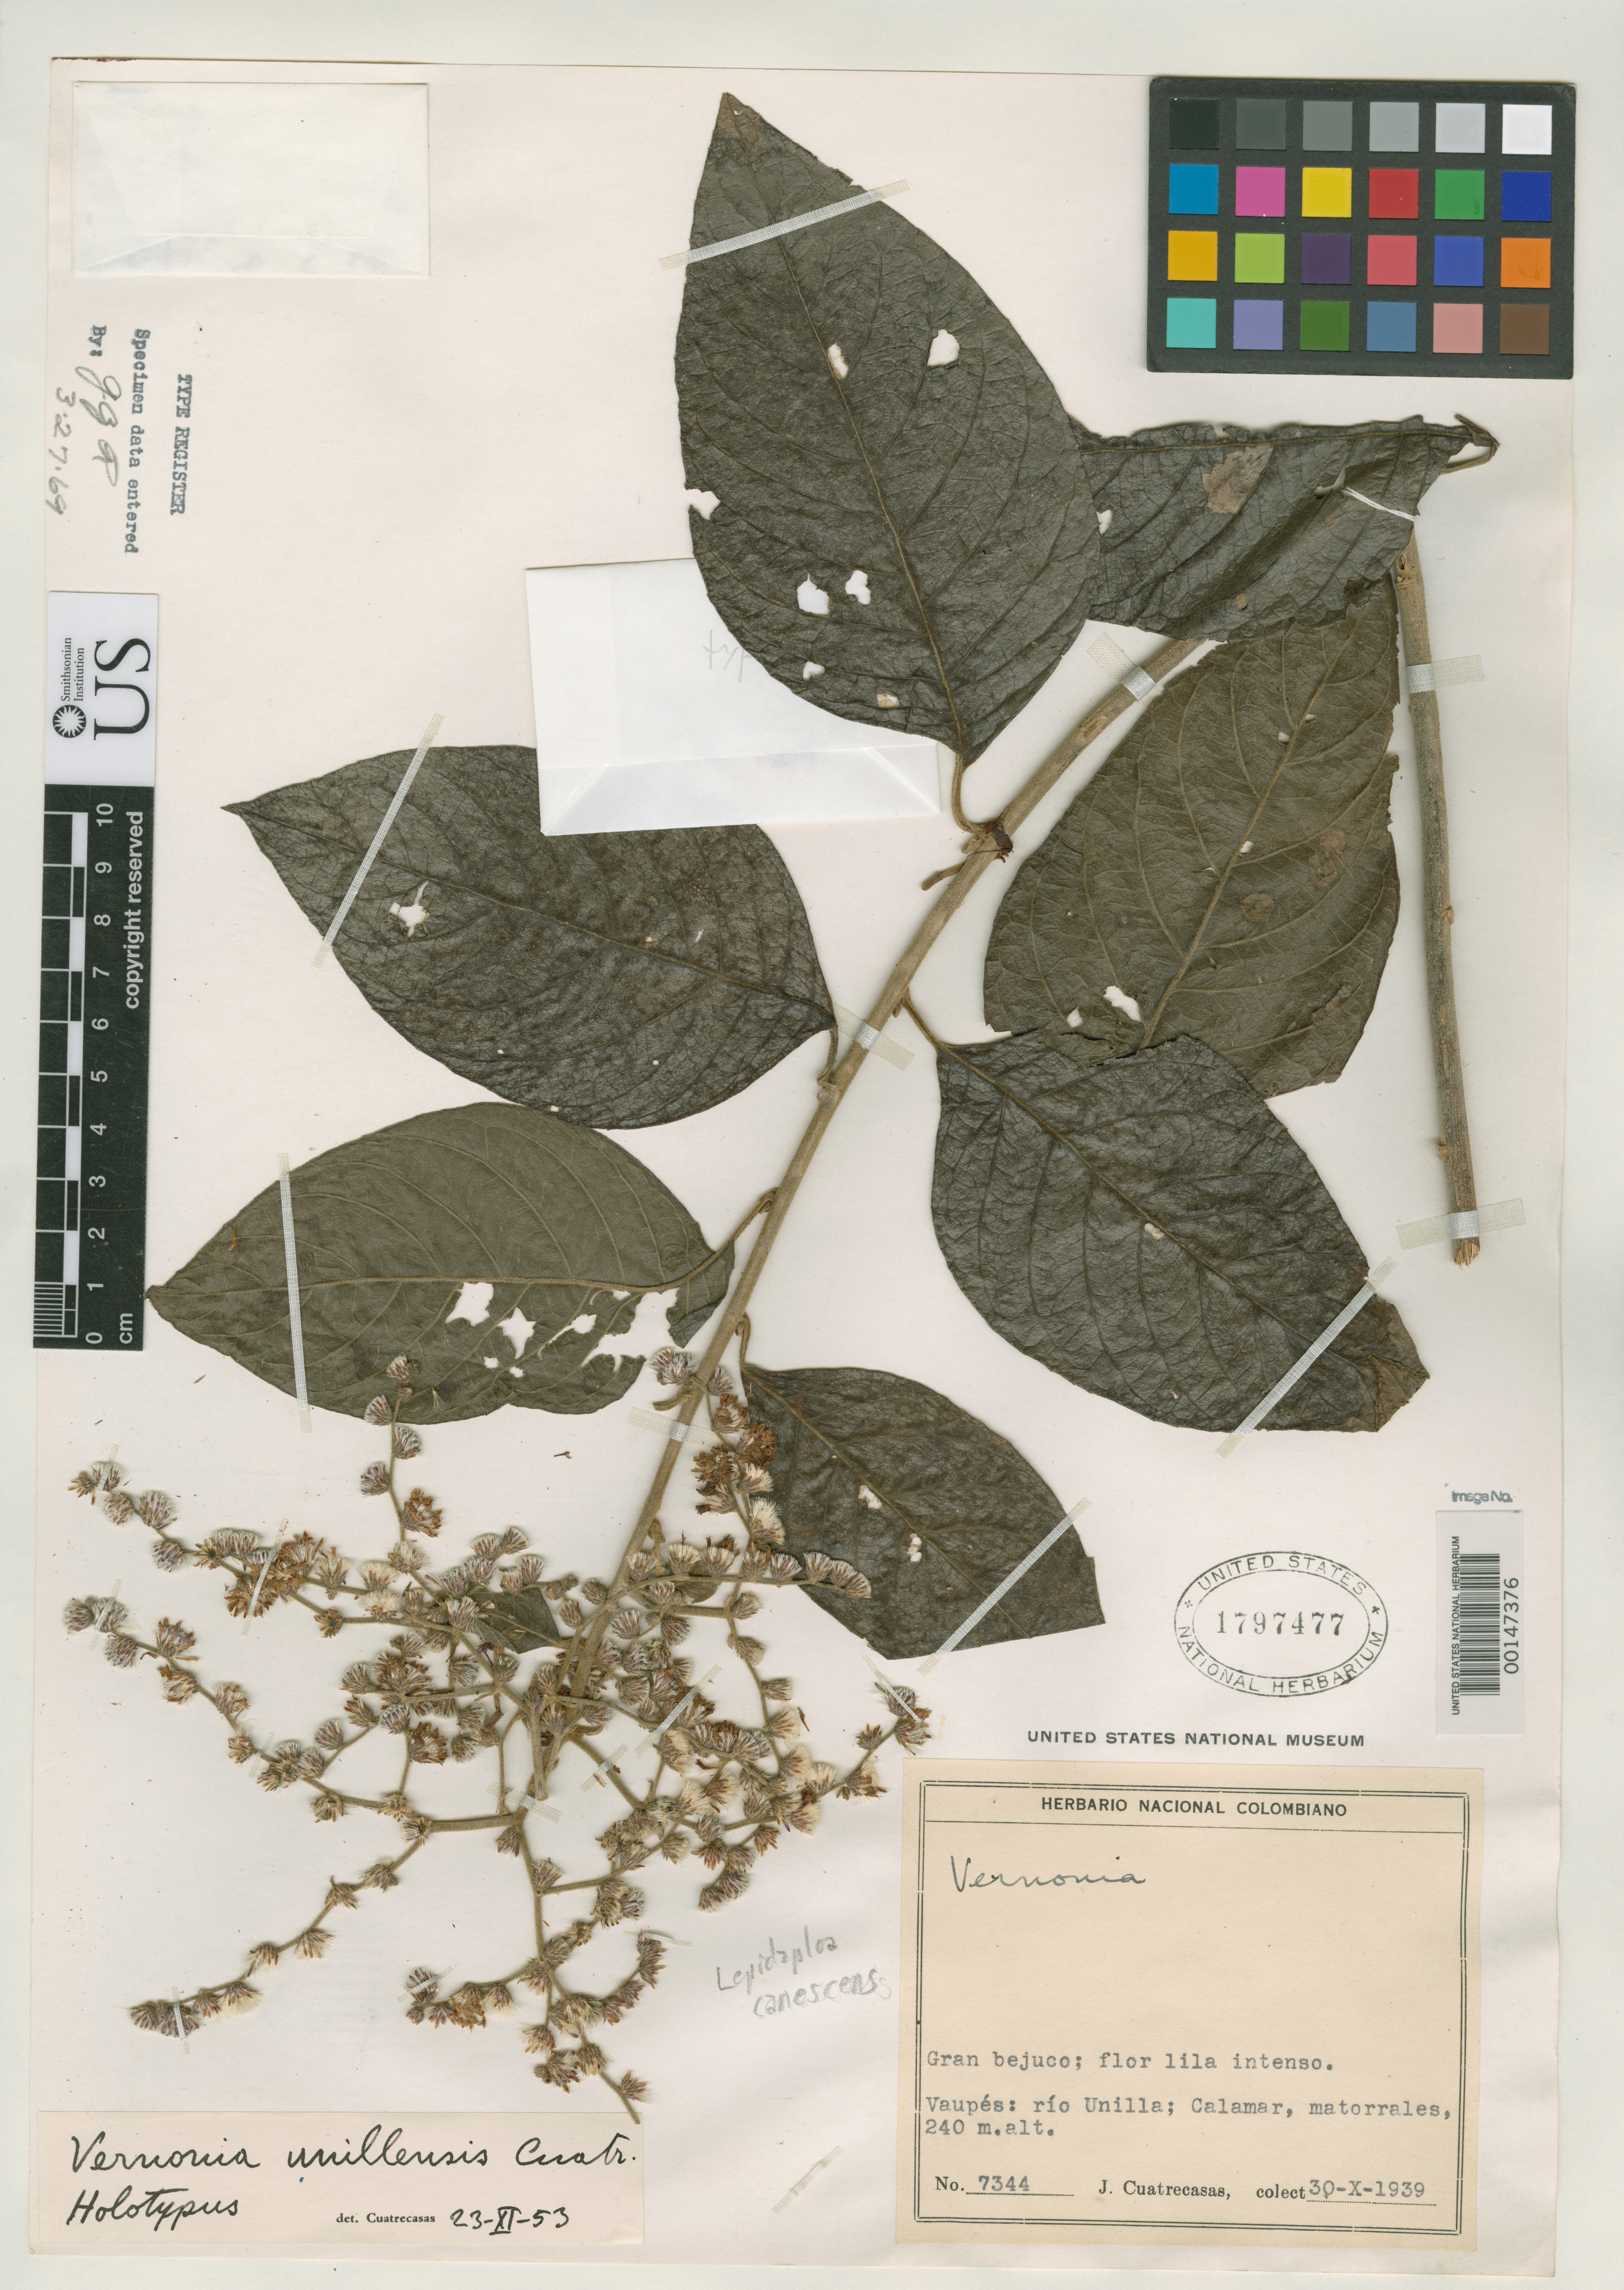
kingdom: Plantae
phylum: Tracheophyta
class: Magnoliopsida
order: Asterales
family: Asteraceae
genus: Vernonia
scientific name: Vernonia unillensis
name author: Cuatrec.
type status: Holotype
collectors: J. Cuatrecasas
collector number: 7344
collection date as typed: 30 Oct 1939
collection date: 1939-10-30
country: Colombia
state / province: Vaupés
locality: Calamar.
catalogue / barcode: US 1797477